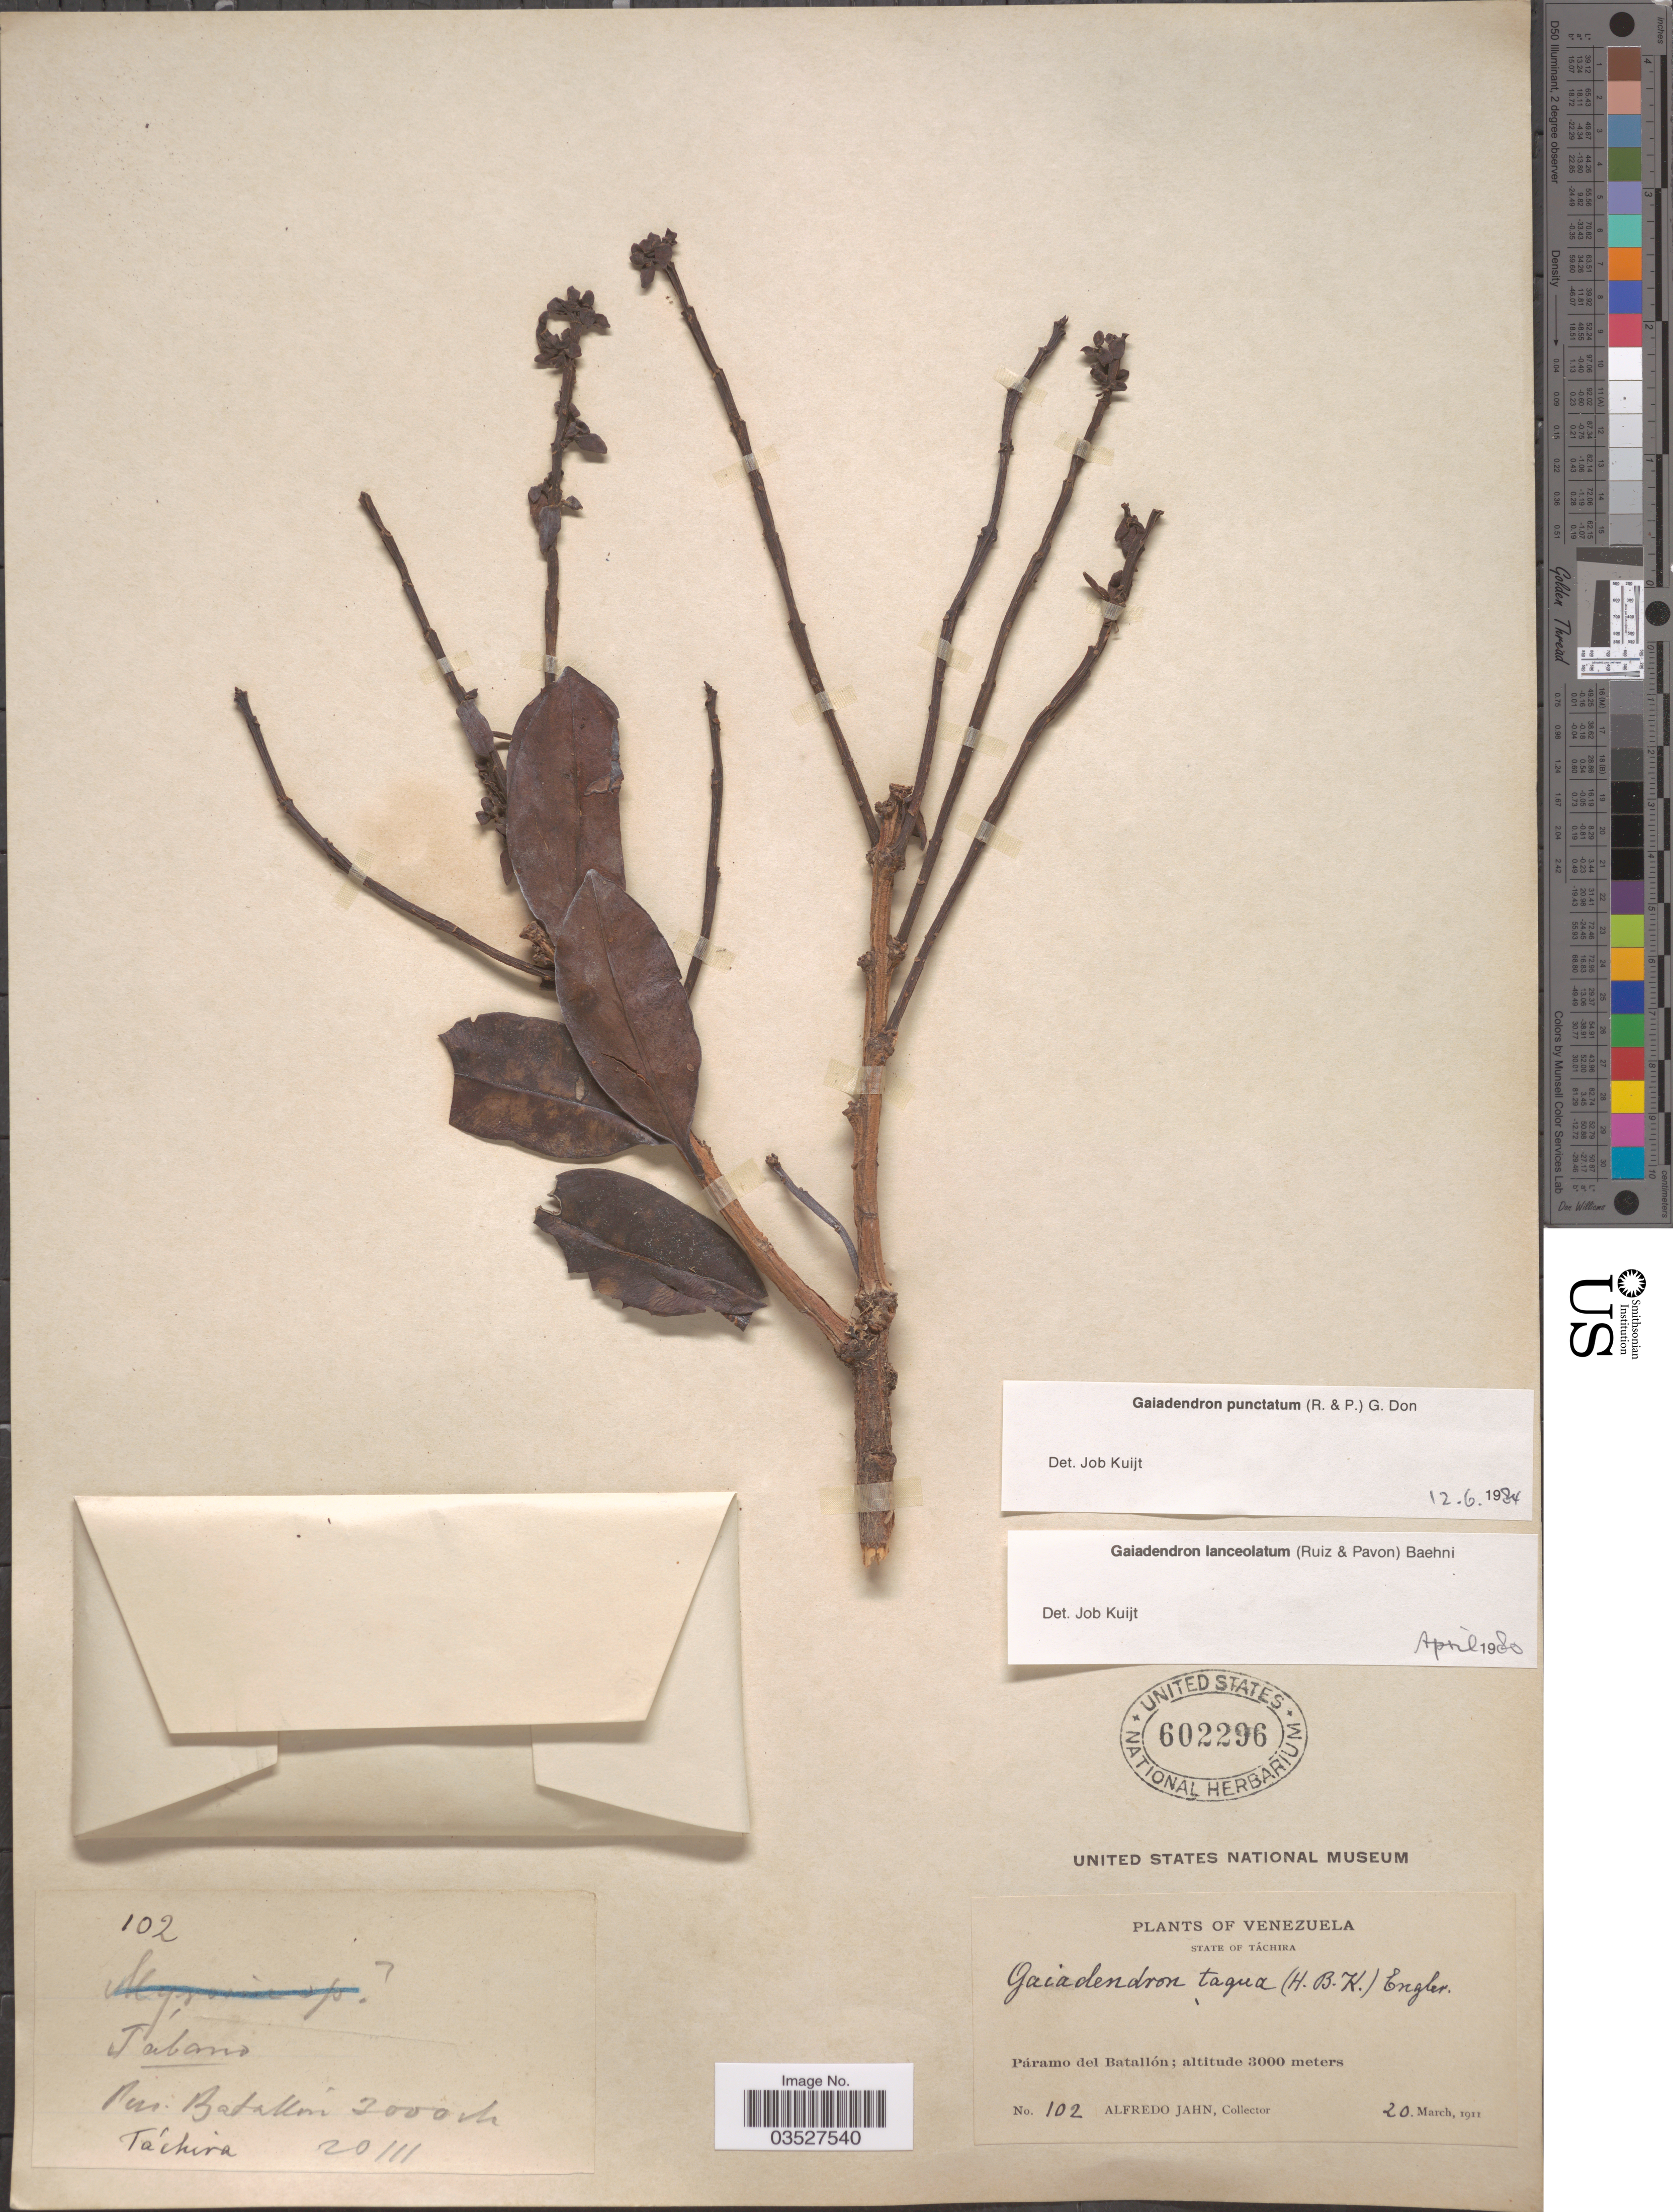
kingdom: Plantae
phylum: Tracheophyta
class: Magnoliopsida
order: Santalales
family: Loranthaceae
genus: Gaiadendron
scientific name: Gaiadendron punctatum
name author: (Ruiz & Pav.) G. Don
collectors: A. Jahn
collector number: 102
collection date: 1911-03-20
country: Venezuela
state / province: Tachira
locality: Páramo del Batallón.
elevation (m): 3000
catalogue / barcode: US 602296